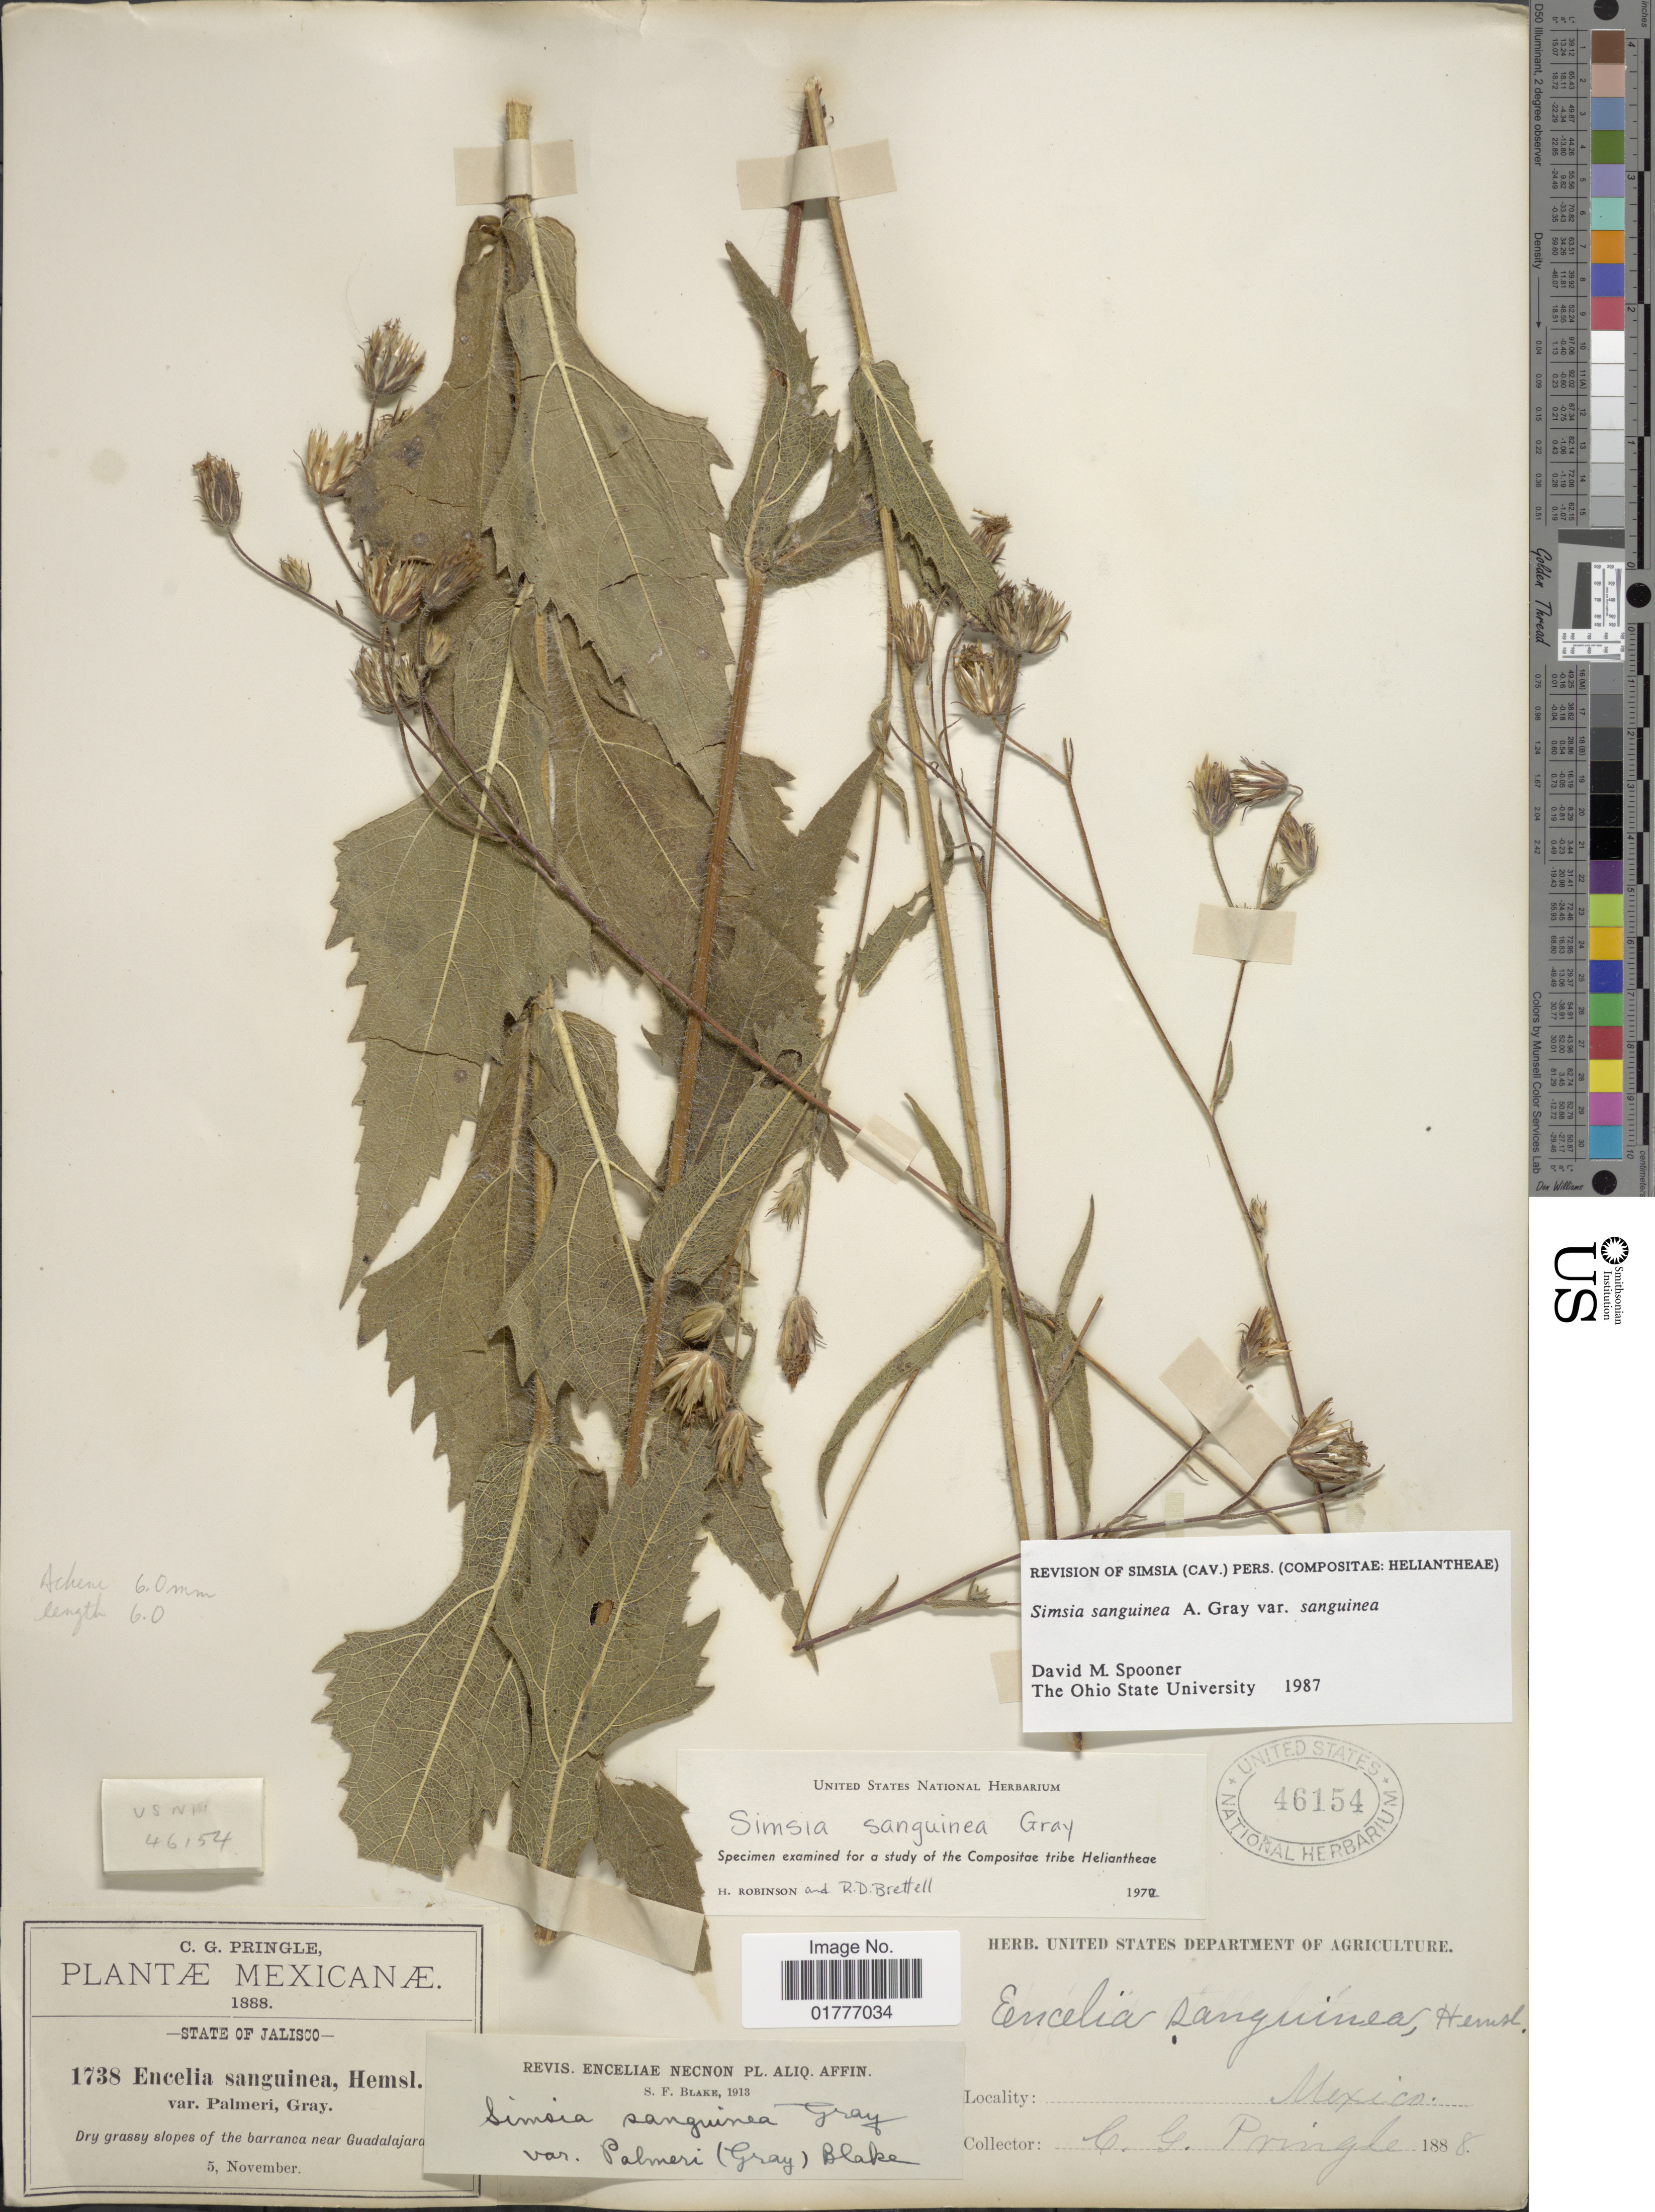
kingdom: Plantae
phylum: Tracheophyta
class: Magnoliopsida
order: Asterales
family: Asteraceae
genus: Simsia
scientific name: Simsia sanguinea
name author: A. Gray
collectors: C. G. Pringle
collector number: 1738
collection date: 1888-11-05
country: Mexico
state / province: Jalisco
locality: Barranca near Guadalajara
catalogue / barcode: US 46154